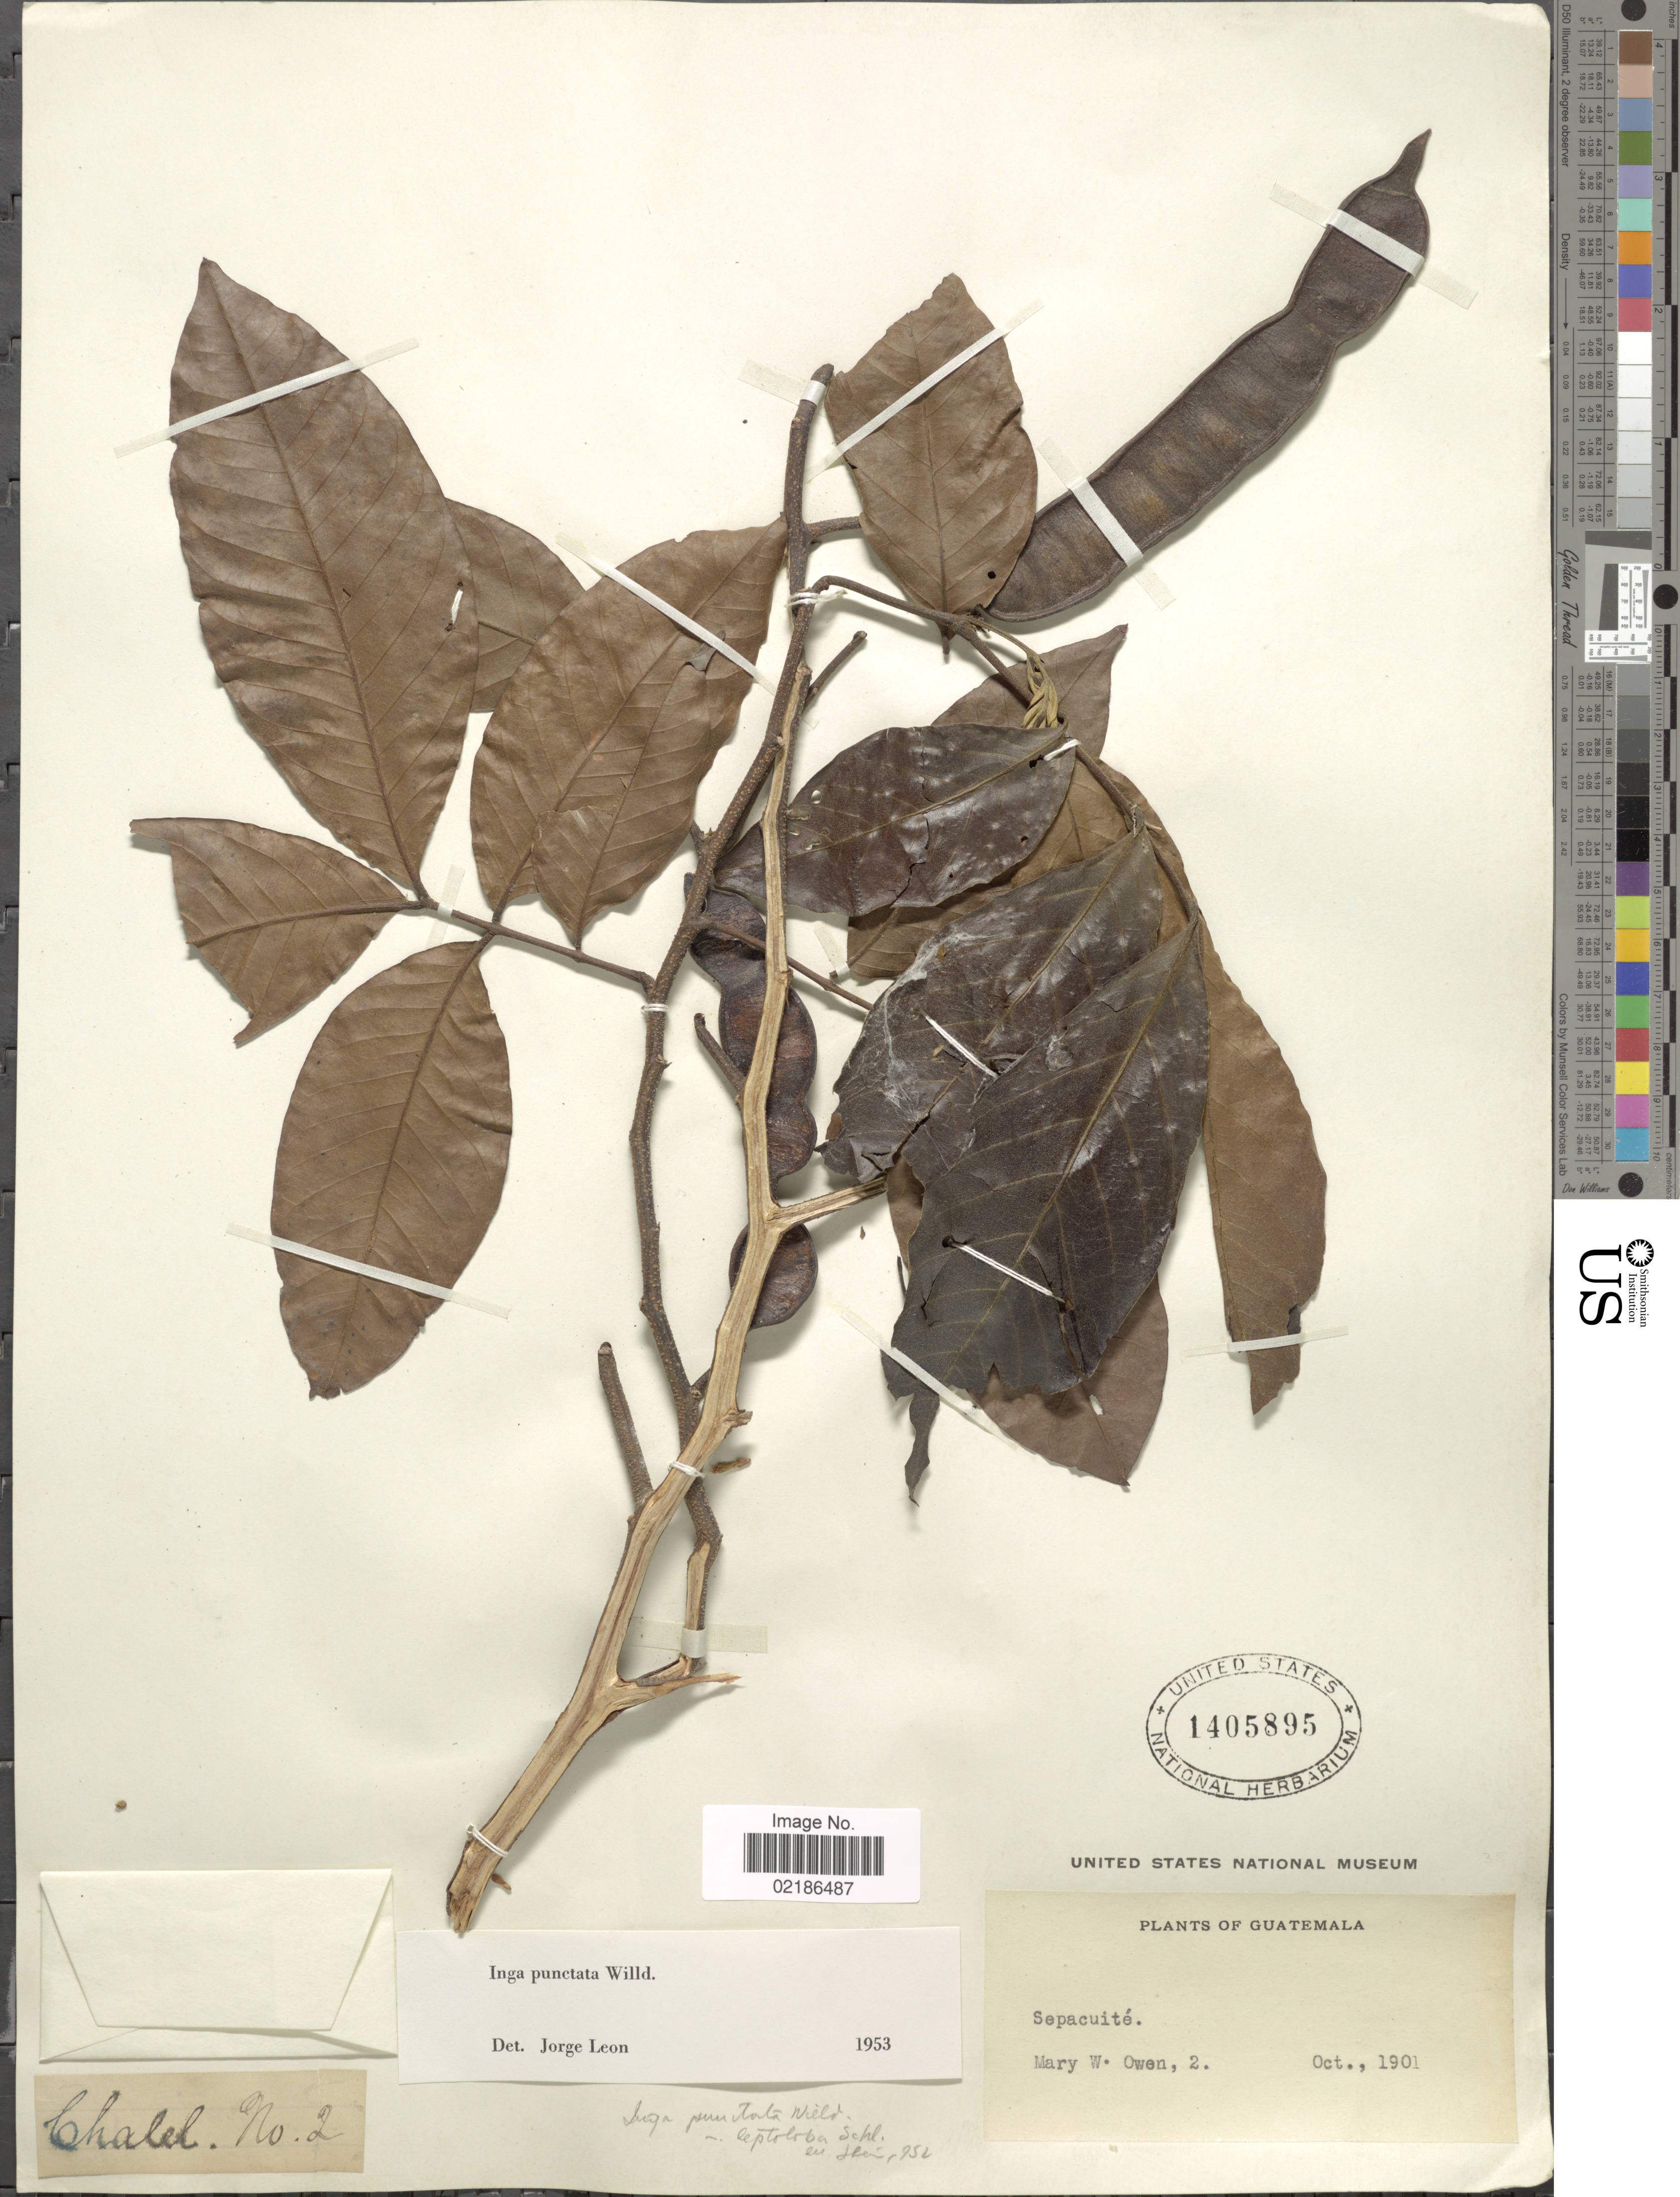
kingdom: Plantae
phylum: Tracheophyta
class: Magnoliopsida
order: Fabales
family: Fabaceae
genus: Inga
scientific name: Inga punctata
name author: Willd.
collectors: M. W. Owen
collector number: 2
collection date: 1901-10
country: Guatemala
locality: Sepacuite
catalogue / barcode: US 1405895